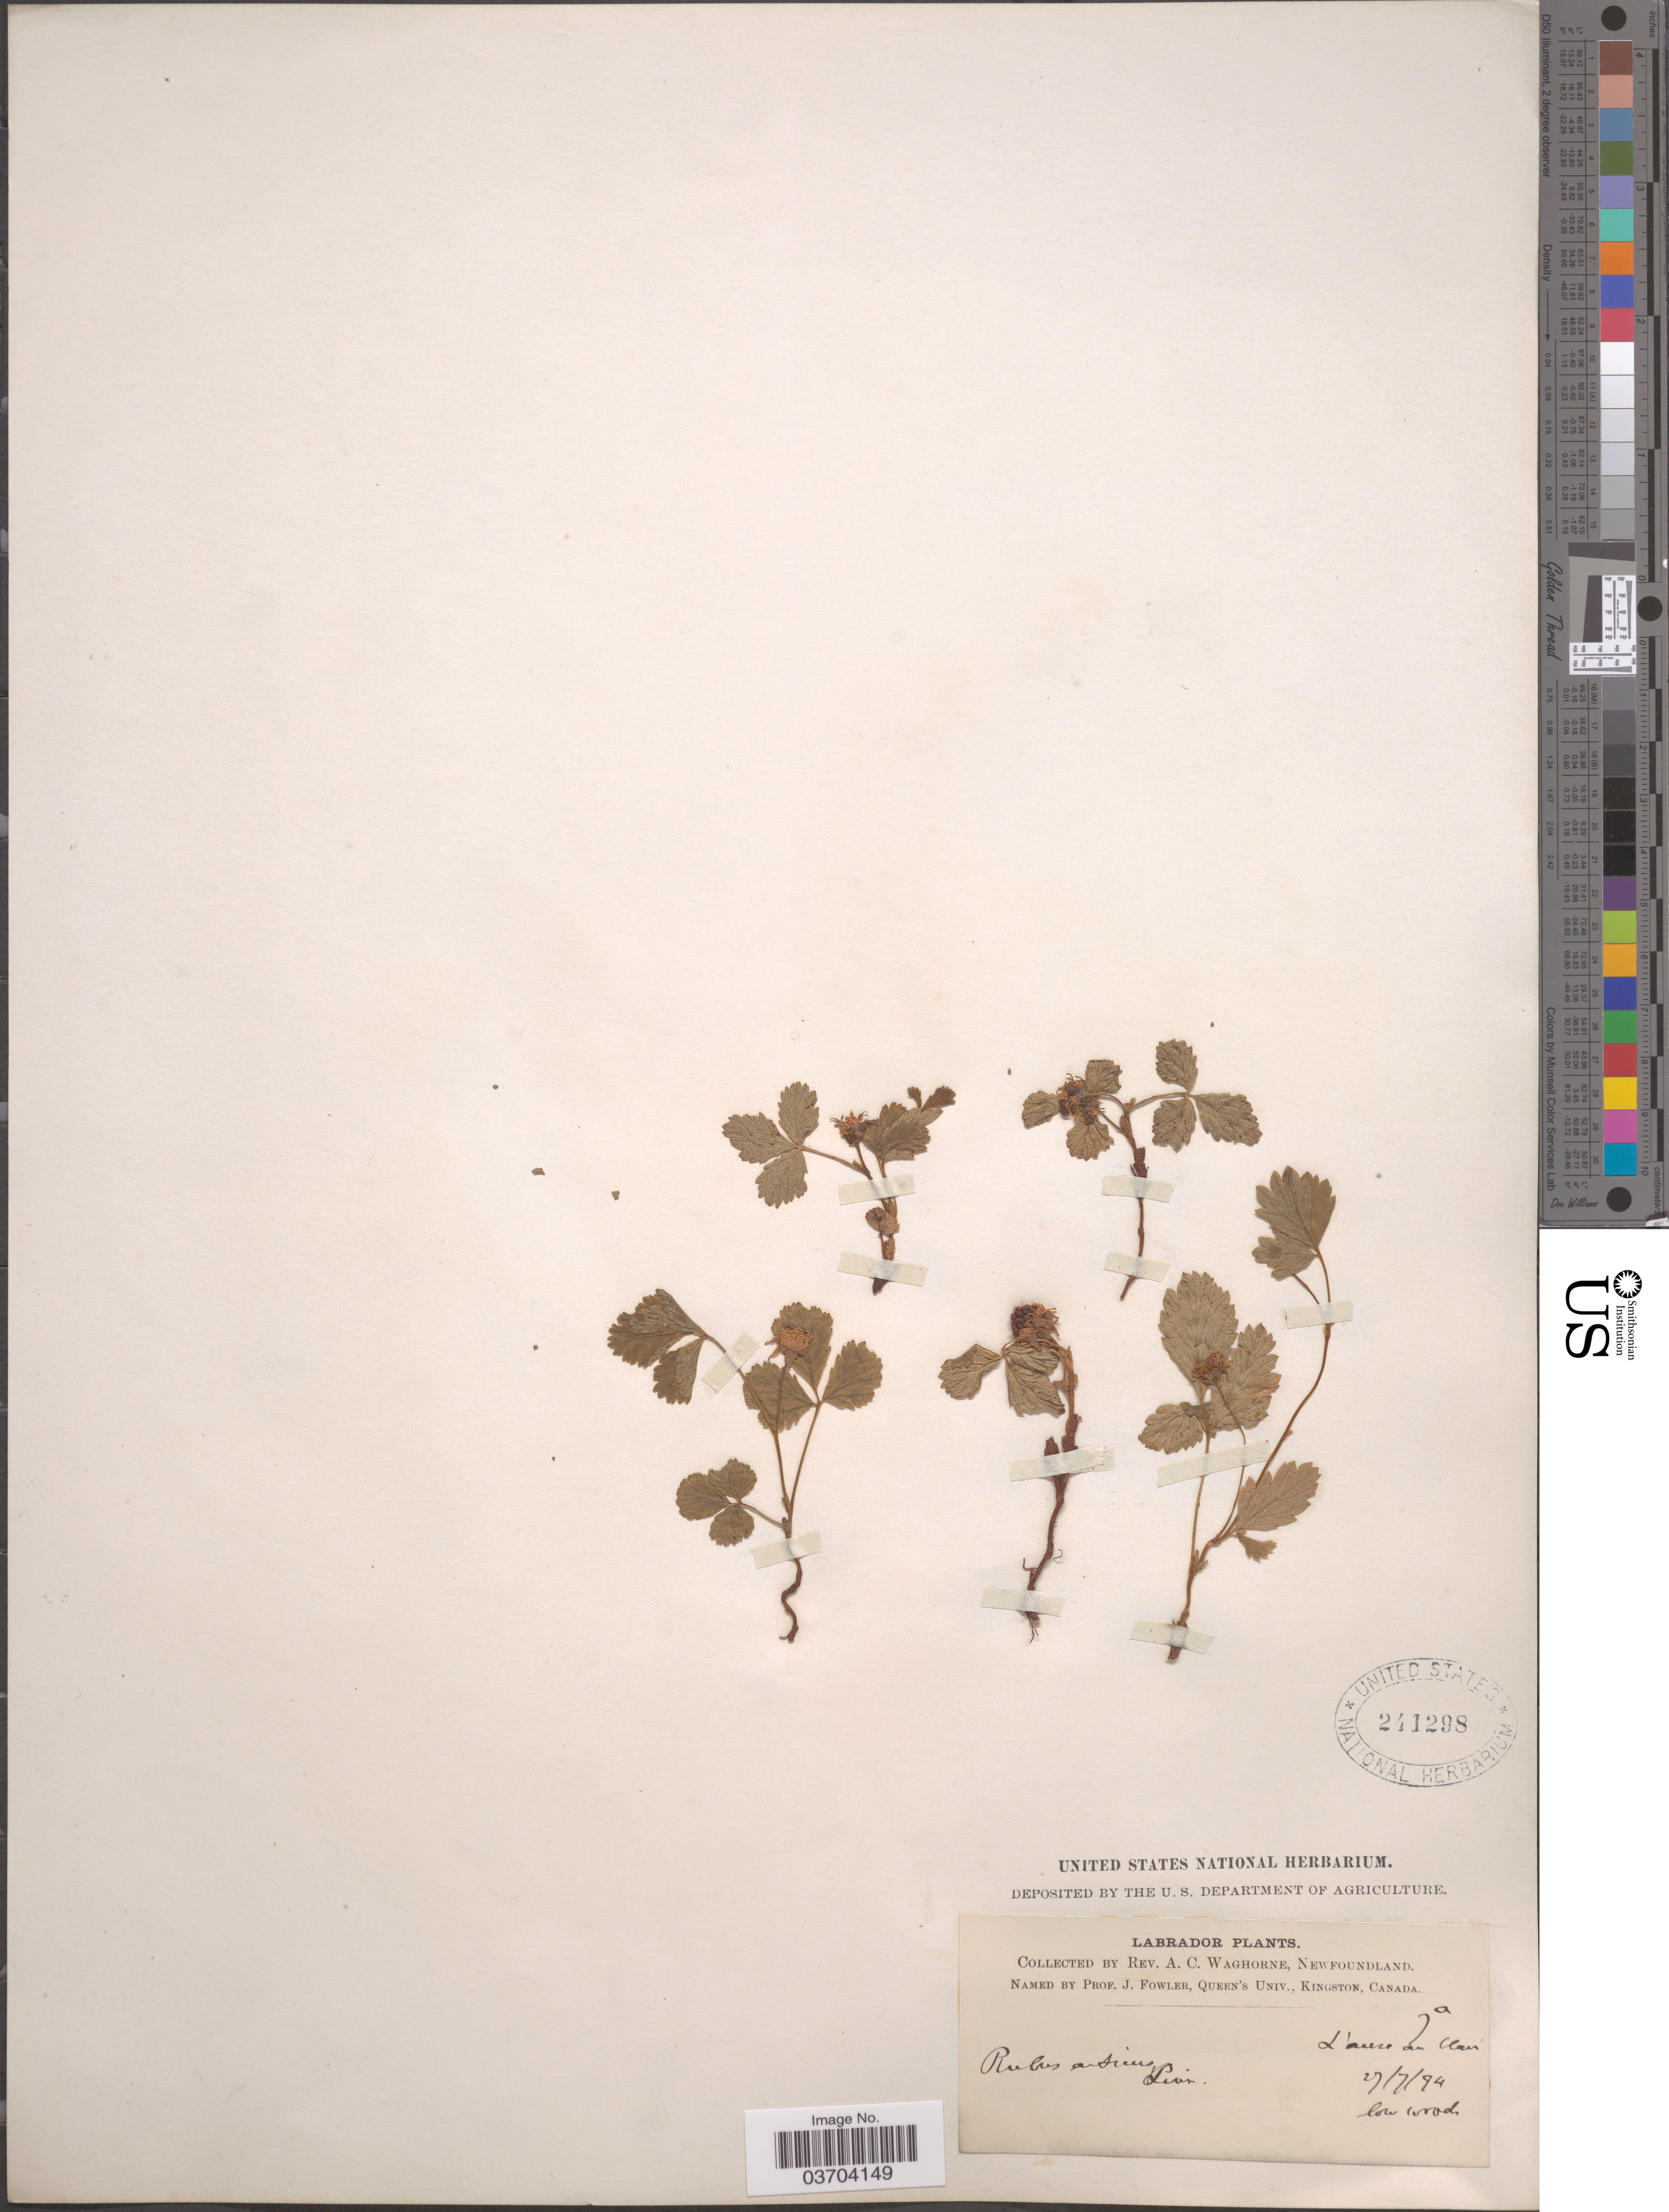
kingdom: Plantae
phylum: Tracheophyta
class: Magnoliopsida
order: Rosales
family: Rosaceae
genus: Rubus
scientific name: Rubus arcticus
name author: L.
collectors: A. Waghorne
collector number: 7a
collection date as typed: Transcribed d/m/y: 27/7/94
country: Canada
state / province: Newfoundland and Labrador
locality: Labrador. L'aure on clair.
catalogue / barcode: US 241298